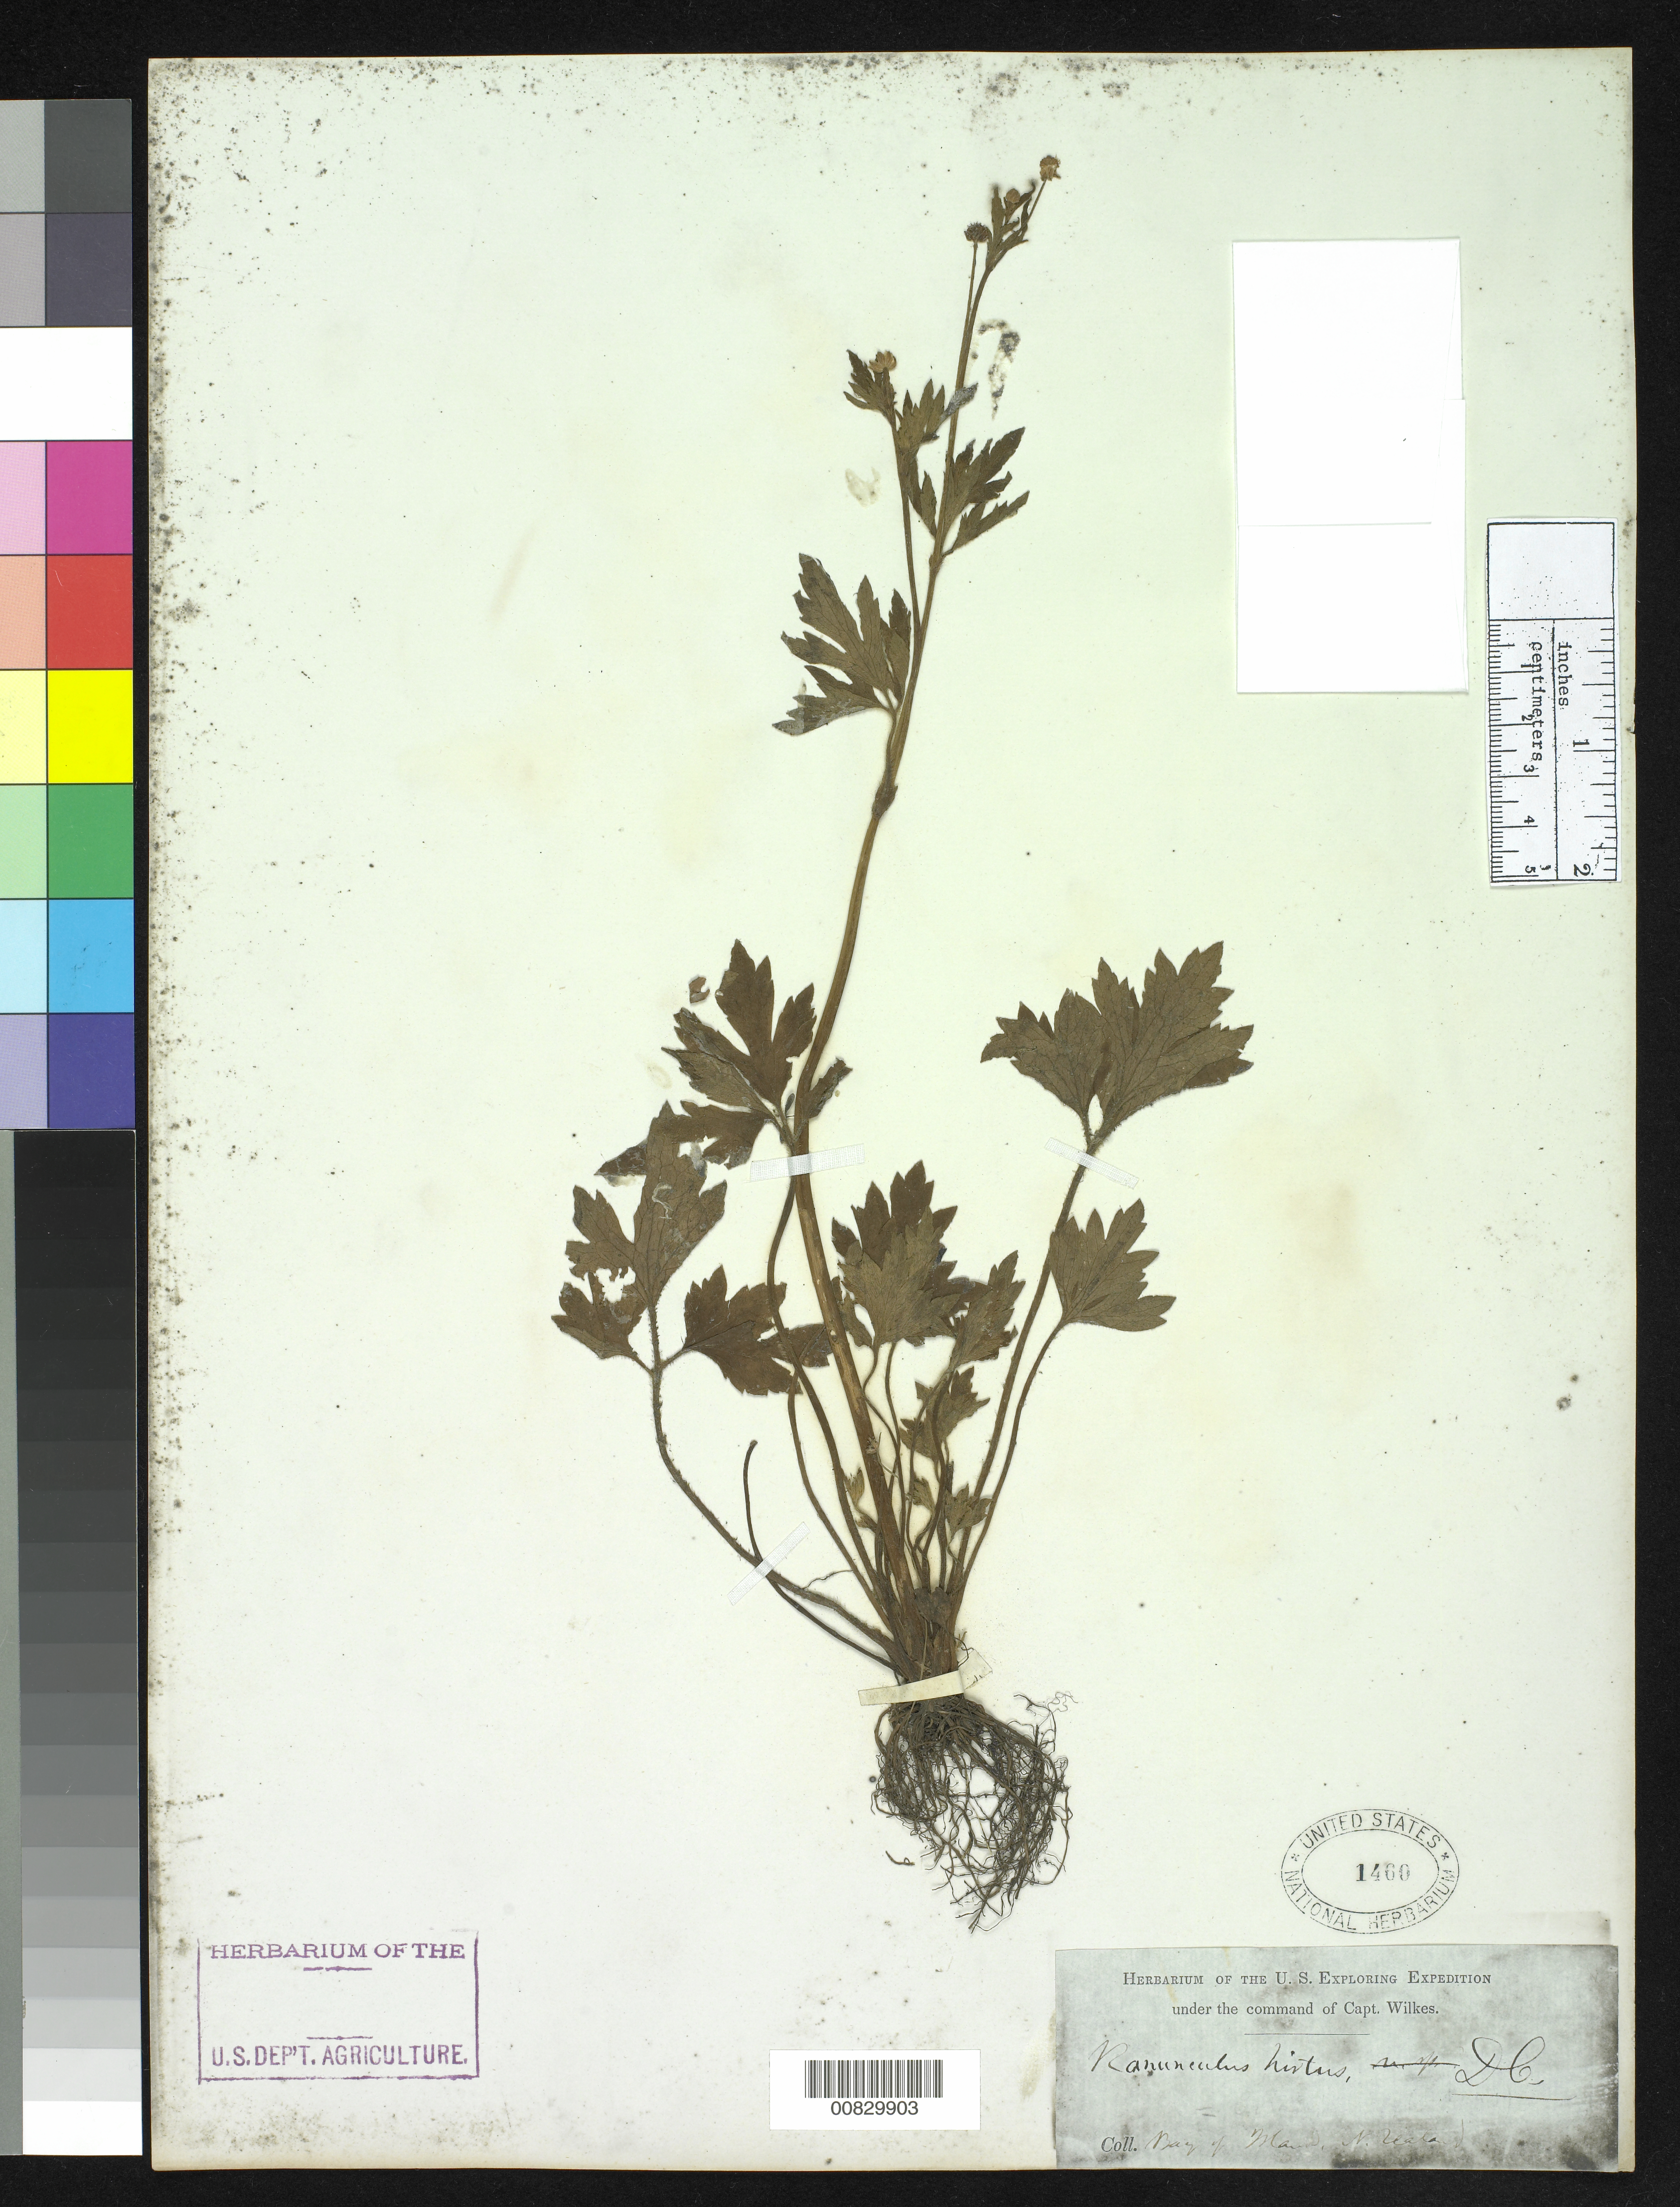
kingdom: Plantae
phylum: Tracheophyta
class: Magnoliopsida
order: Ranunculales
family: Ranunculaceae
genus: Ranunculus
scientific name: Ranunculus hirtus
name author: Banks & Sol. ex DC.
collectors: Wilkes Explor. Exped.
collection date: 1838/1842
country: New Zealand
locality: Bay of Islands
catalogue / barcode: US 1460